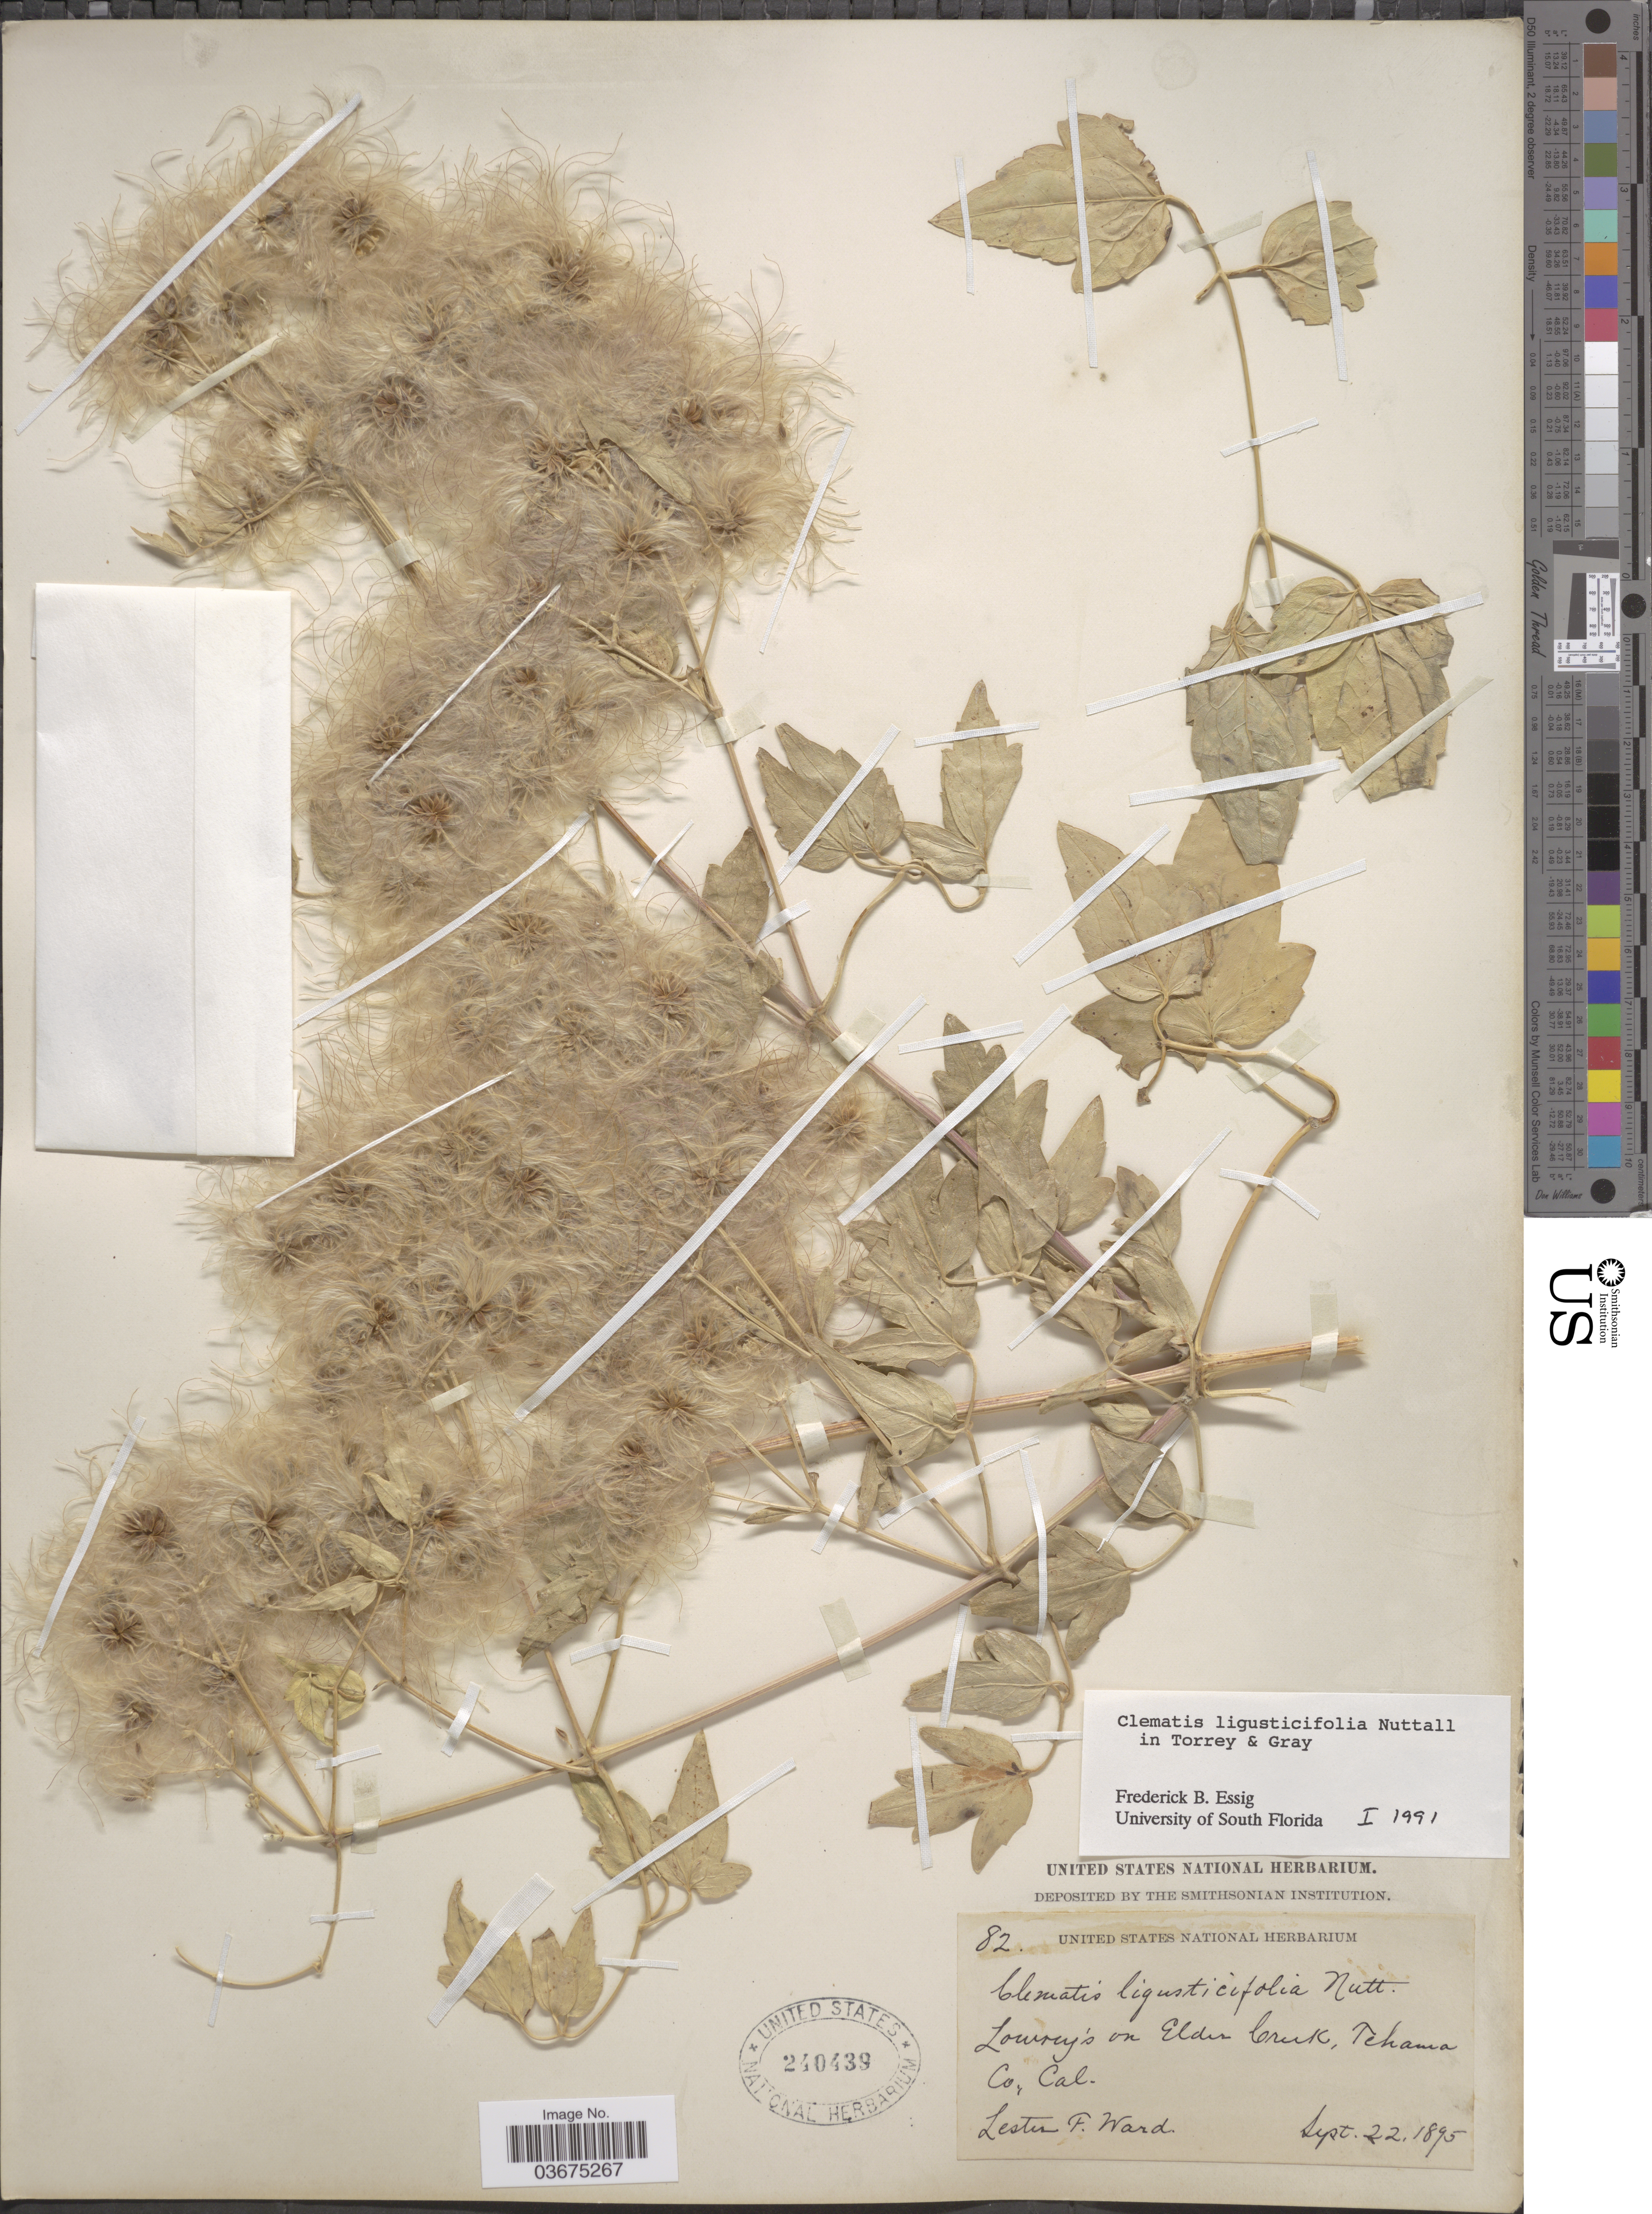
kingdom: Plantae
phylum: Tracheophyta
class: Magnoliopsida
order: Ranunculales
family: Ranunculaceae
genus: Clematis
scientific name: Clematis ligusticifolia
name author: Nutt.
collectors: L. F. Ward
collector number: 82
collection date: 1895-09-22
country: United States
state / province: California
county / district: Tehama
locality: Lowrey's on Elder Creek, Tehama Co.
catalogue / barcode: US 240439